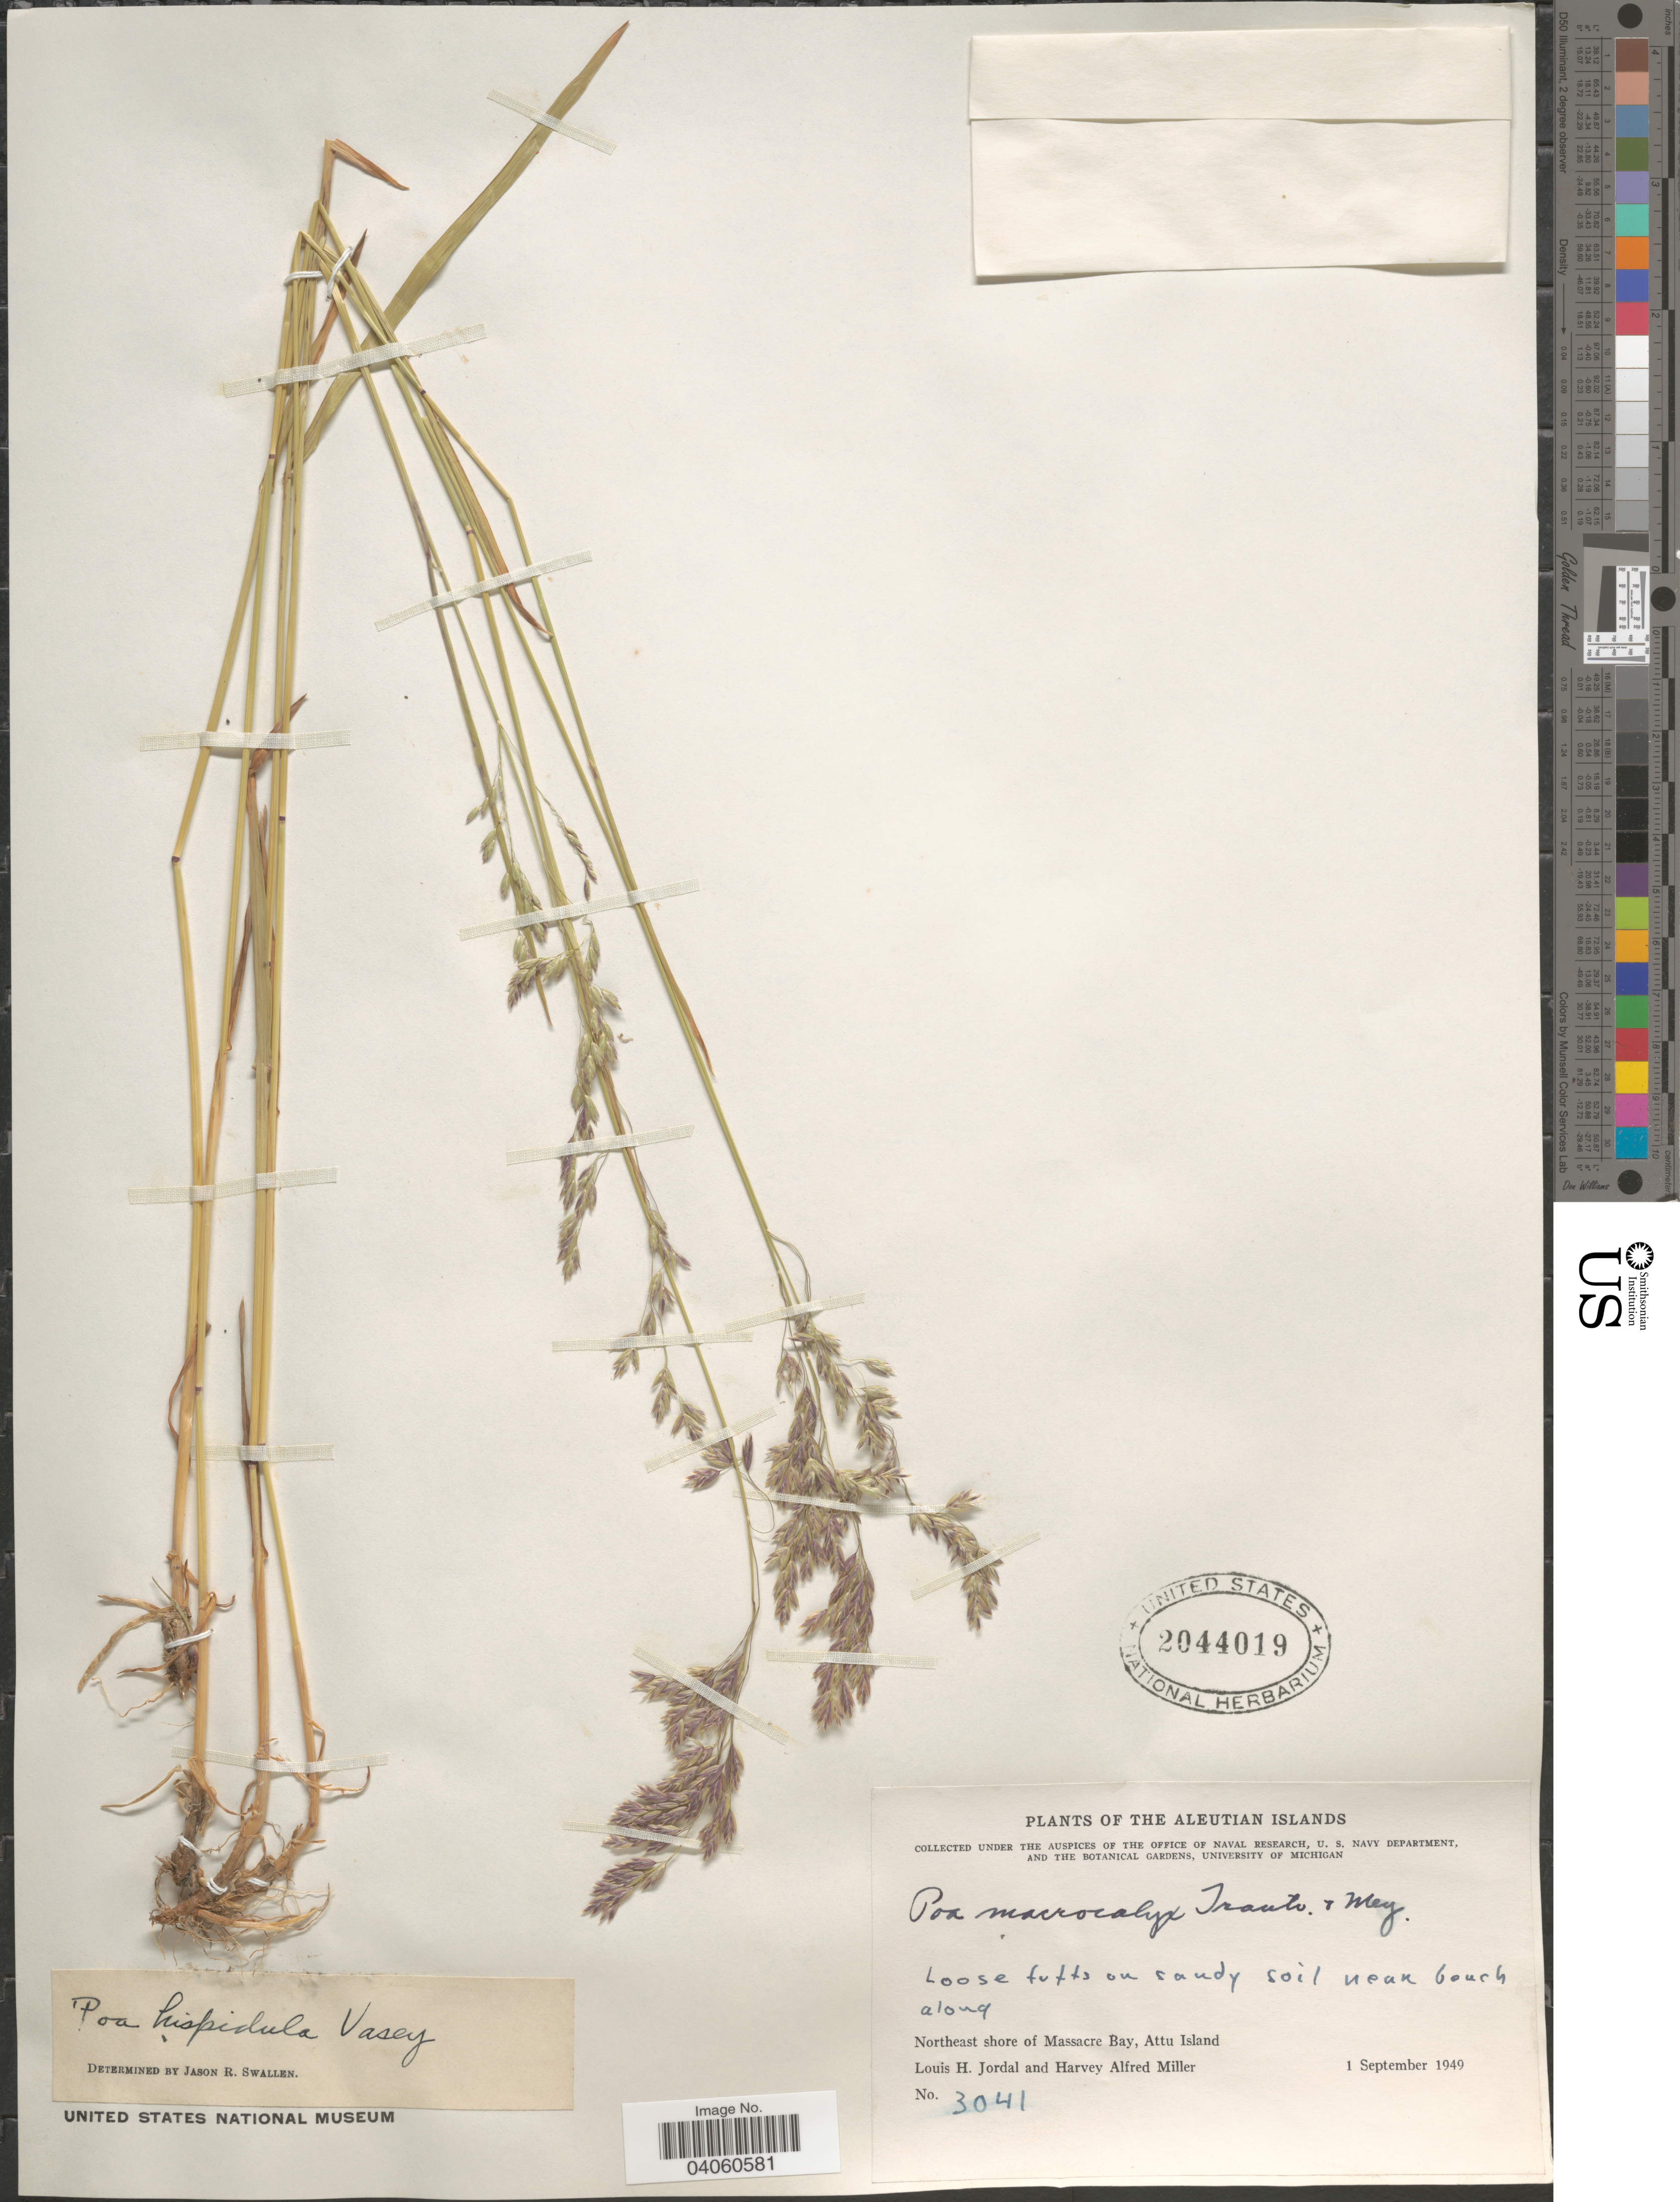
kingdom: Plantae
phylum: Tracheophyta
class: Liliopsida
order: Poales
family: Poaceae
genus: Poa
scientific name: Poa macrocalyx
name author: Trautv. & C.A. Mey.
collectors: L. Jordal & H. A. Miller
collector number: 3041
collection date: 1949-09-01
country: United States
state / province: Alaska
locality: Aleutian Islands. Northeast shore of Massacre Bay, Attu Island.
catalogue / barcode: US 2044019